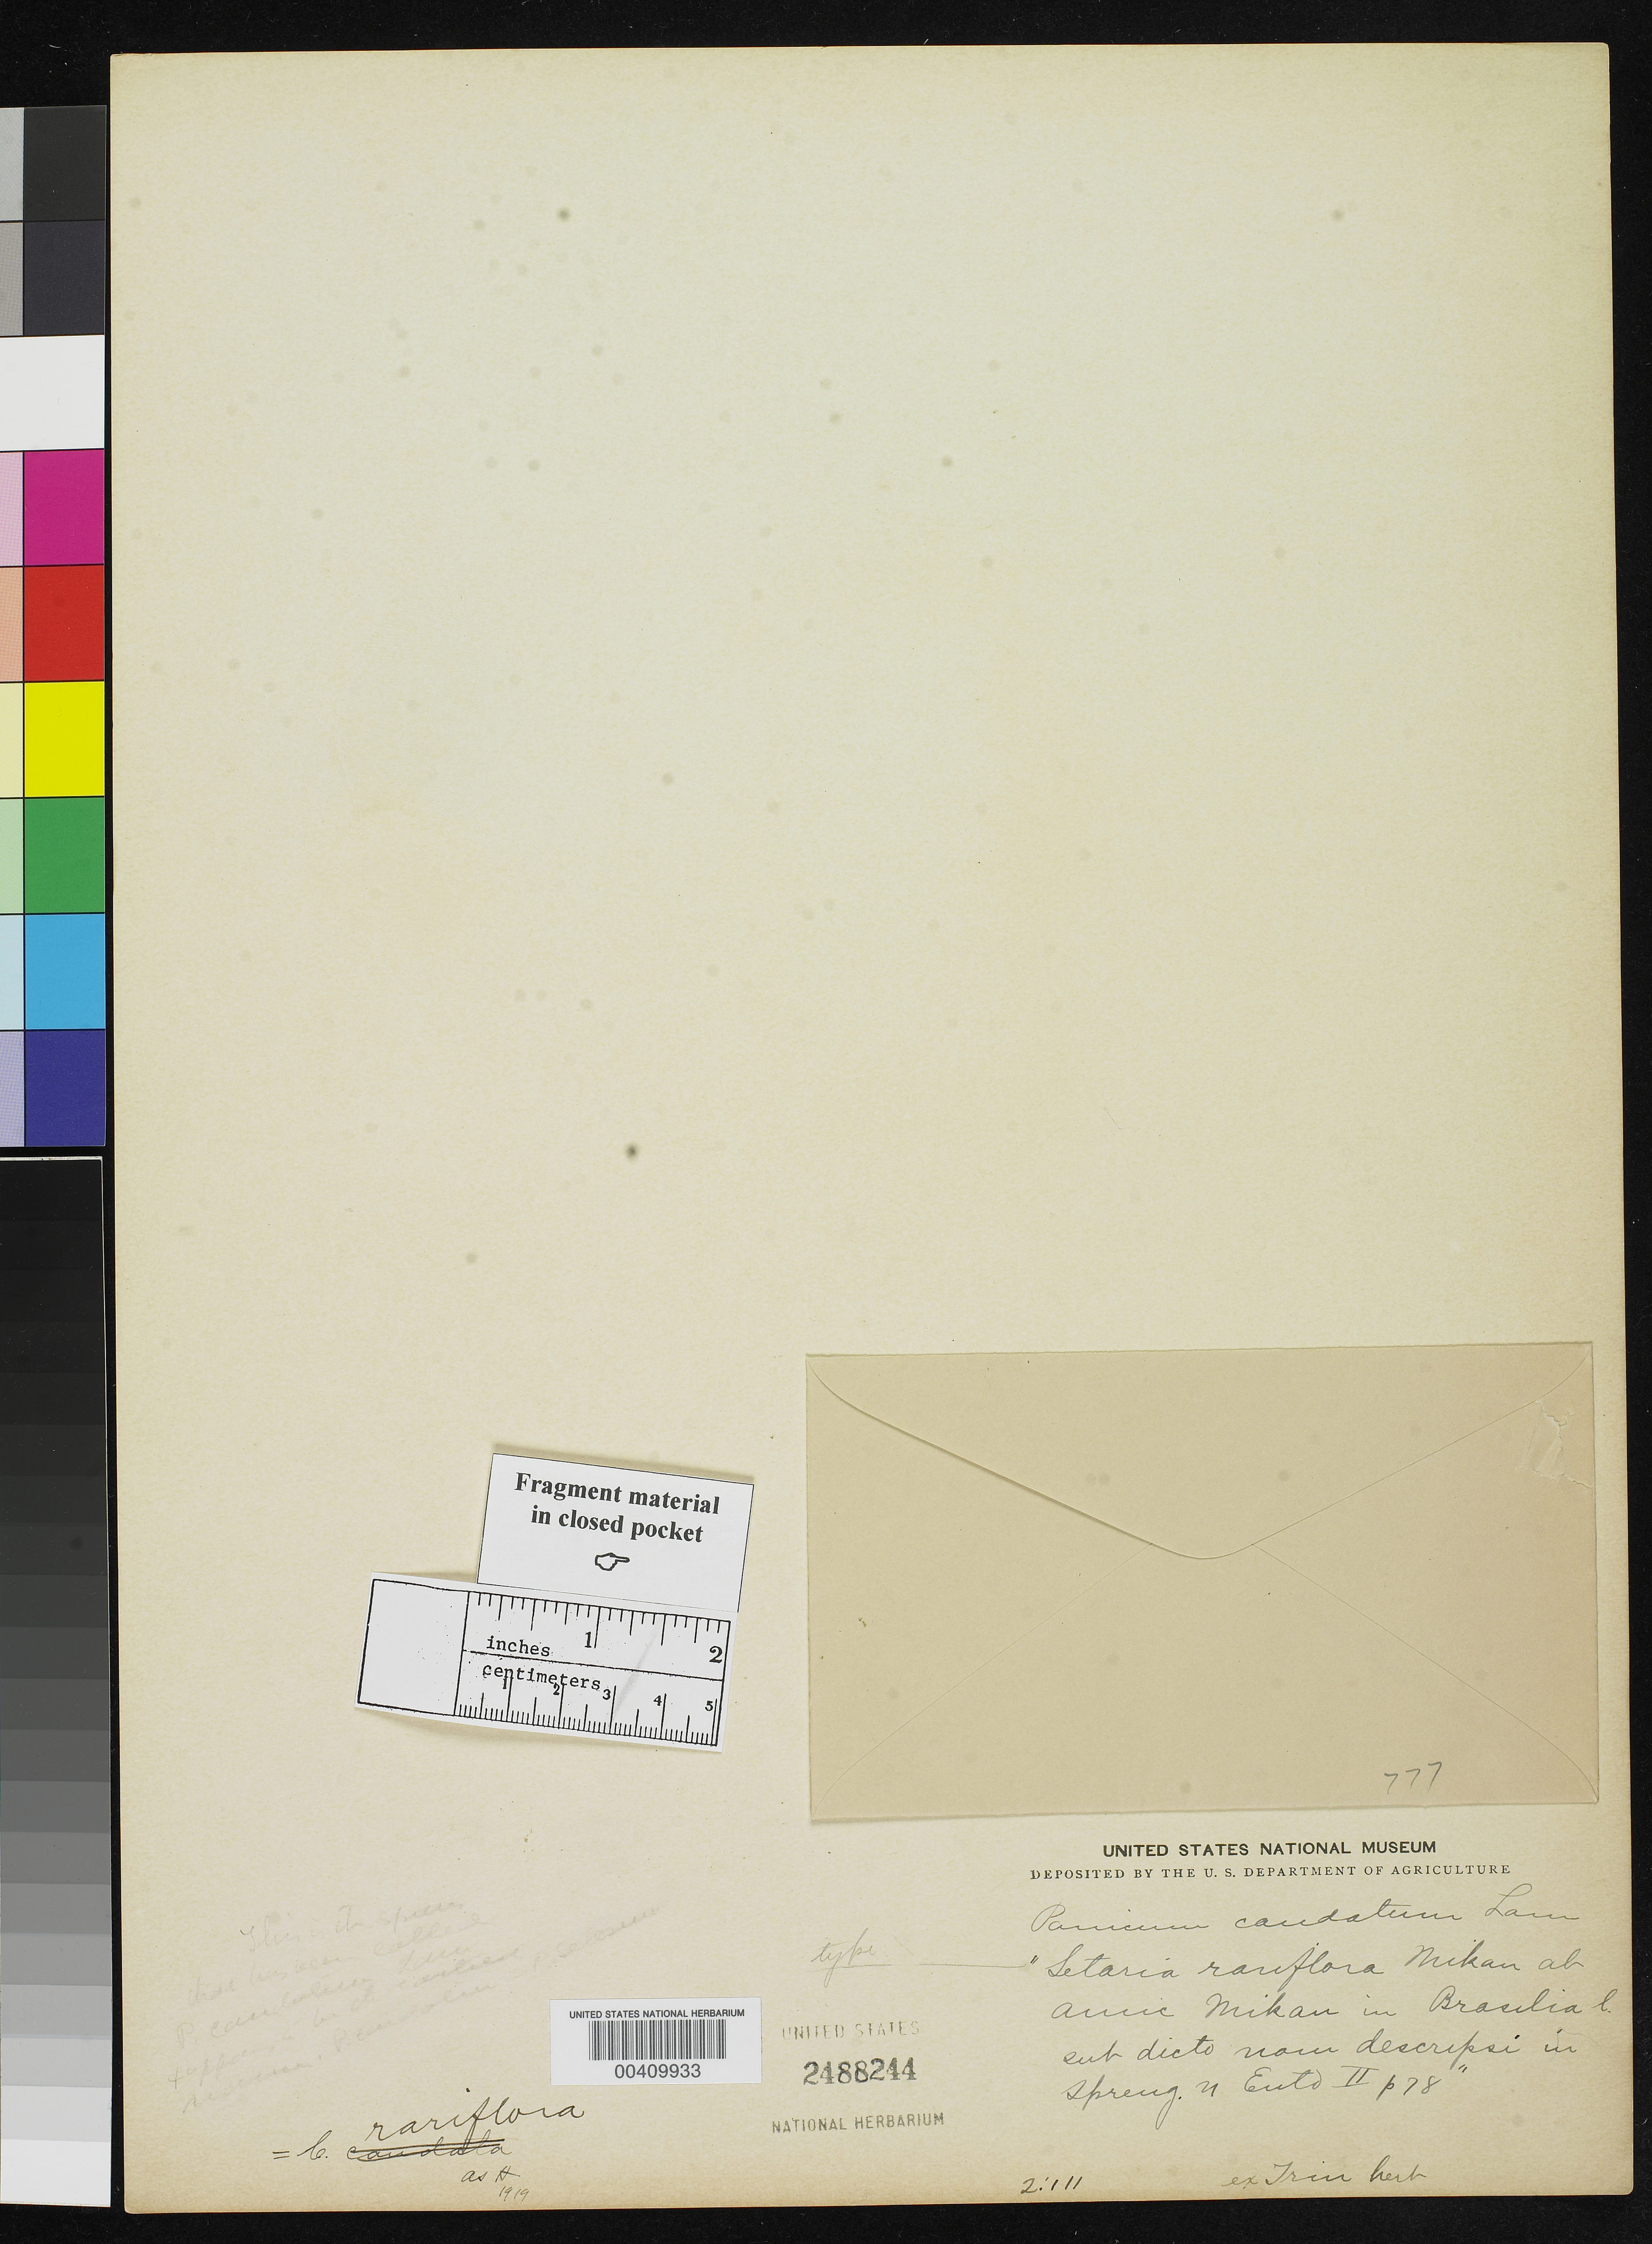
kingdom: Plantae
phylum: Tracheophyta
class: Liliopsida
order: Poales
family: Poaceae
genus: Setaria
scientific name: Setaria rariflora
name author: J.C. Mikan ex Trin. in Spreng.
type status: Type Fragment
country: Brazil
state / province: Minas Gerais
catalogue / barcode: US 248824